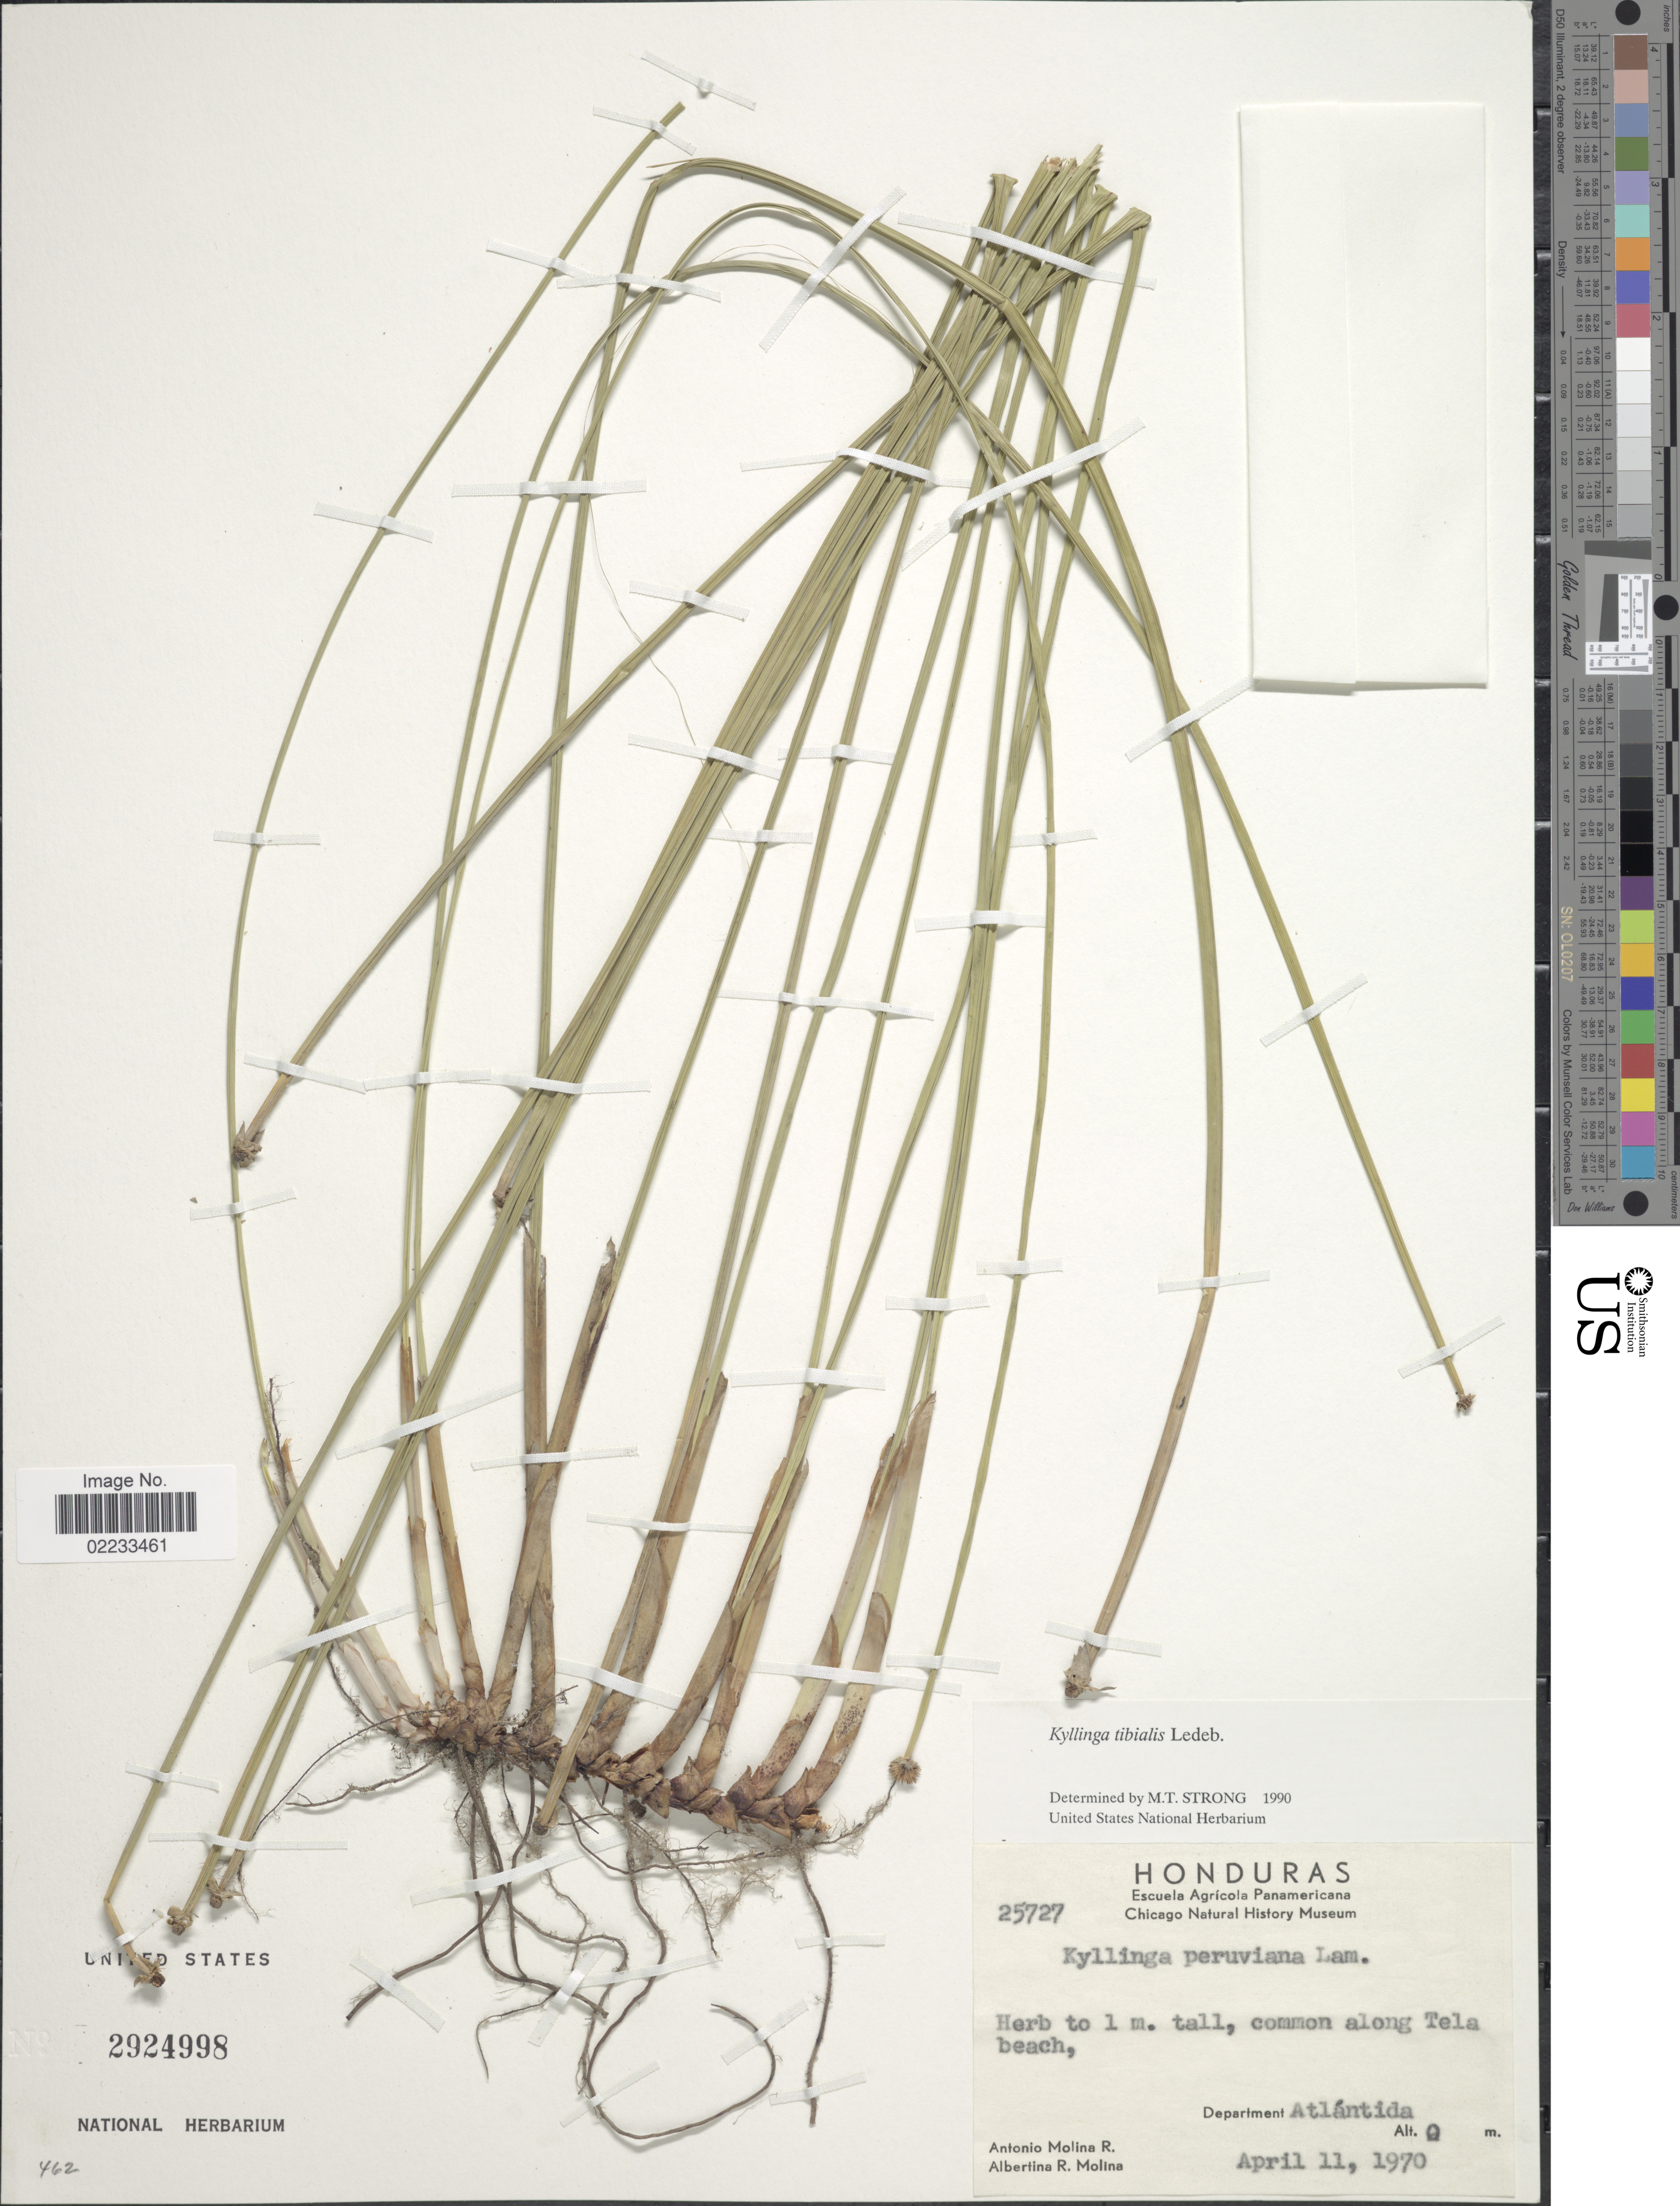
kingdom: Plantae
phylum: Tracheophyta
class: Liliopsida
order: Poales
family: Cyperaceae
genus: Cyperus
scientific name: Cyperus tibialis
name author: (Poit. ex Ledeb.) Govaerts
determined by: Strong, Mark T., (BOT), Smithsonian Institution - National Museum of Natural History (UNITED STATES)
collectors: A. Molina R. & A. R. Molina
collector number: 25727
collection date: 1970-04-11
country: Honduras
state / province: Atlántida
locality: Common along Tela beach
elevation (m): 0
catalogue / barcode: US 2924998